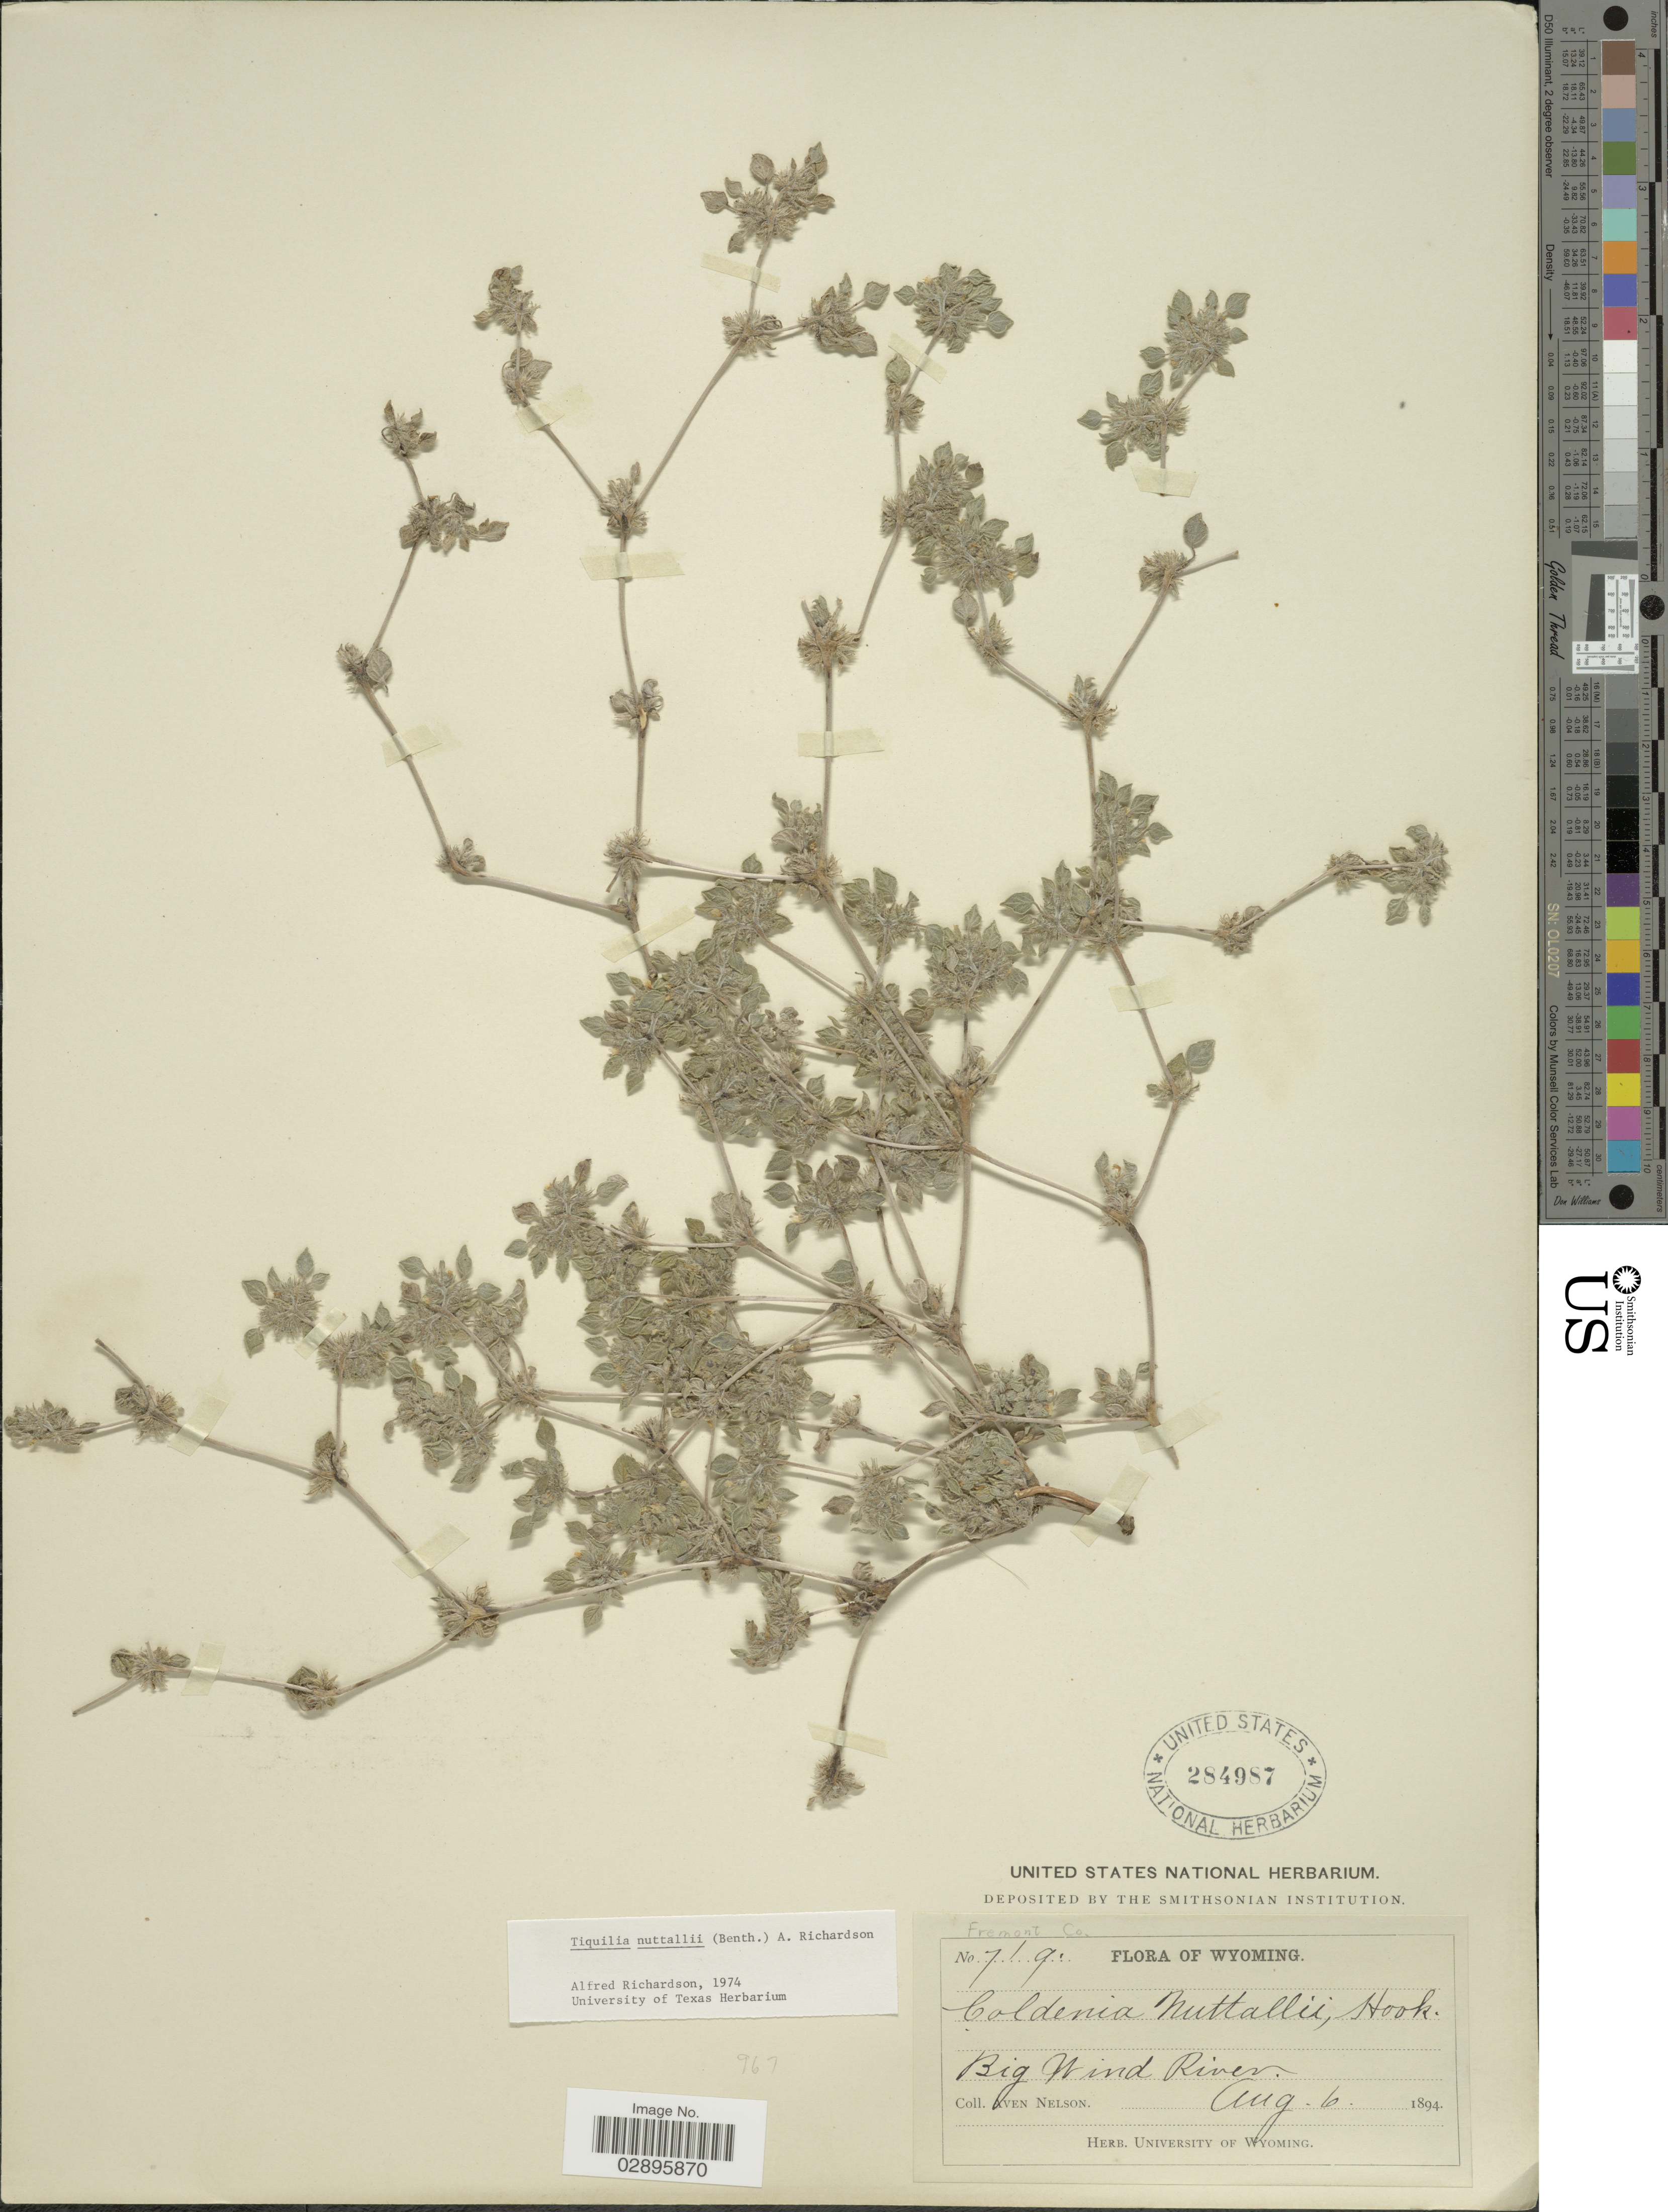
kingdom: Plantae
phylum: Tracheophyta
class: Magnoliopsida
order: Boraginales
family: Ehretiaceae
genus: Tiquilia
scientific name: Tiquilia nuttallii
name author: (Hook.) A.T. Richardson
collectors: A. Nelson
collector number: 719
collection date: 1894-08-06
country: United States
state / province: Wyoming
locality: Big Wind River.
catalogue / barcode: US 284987